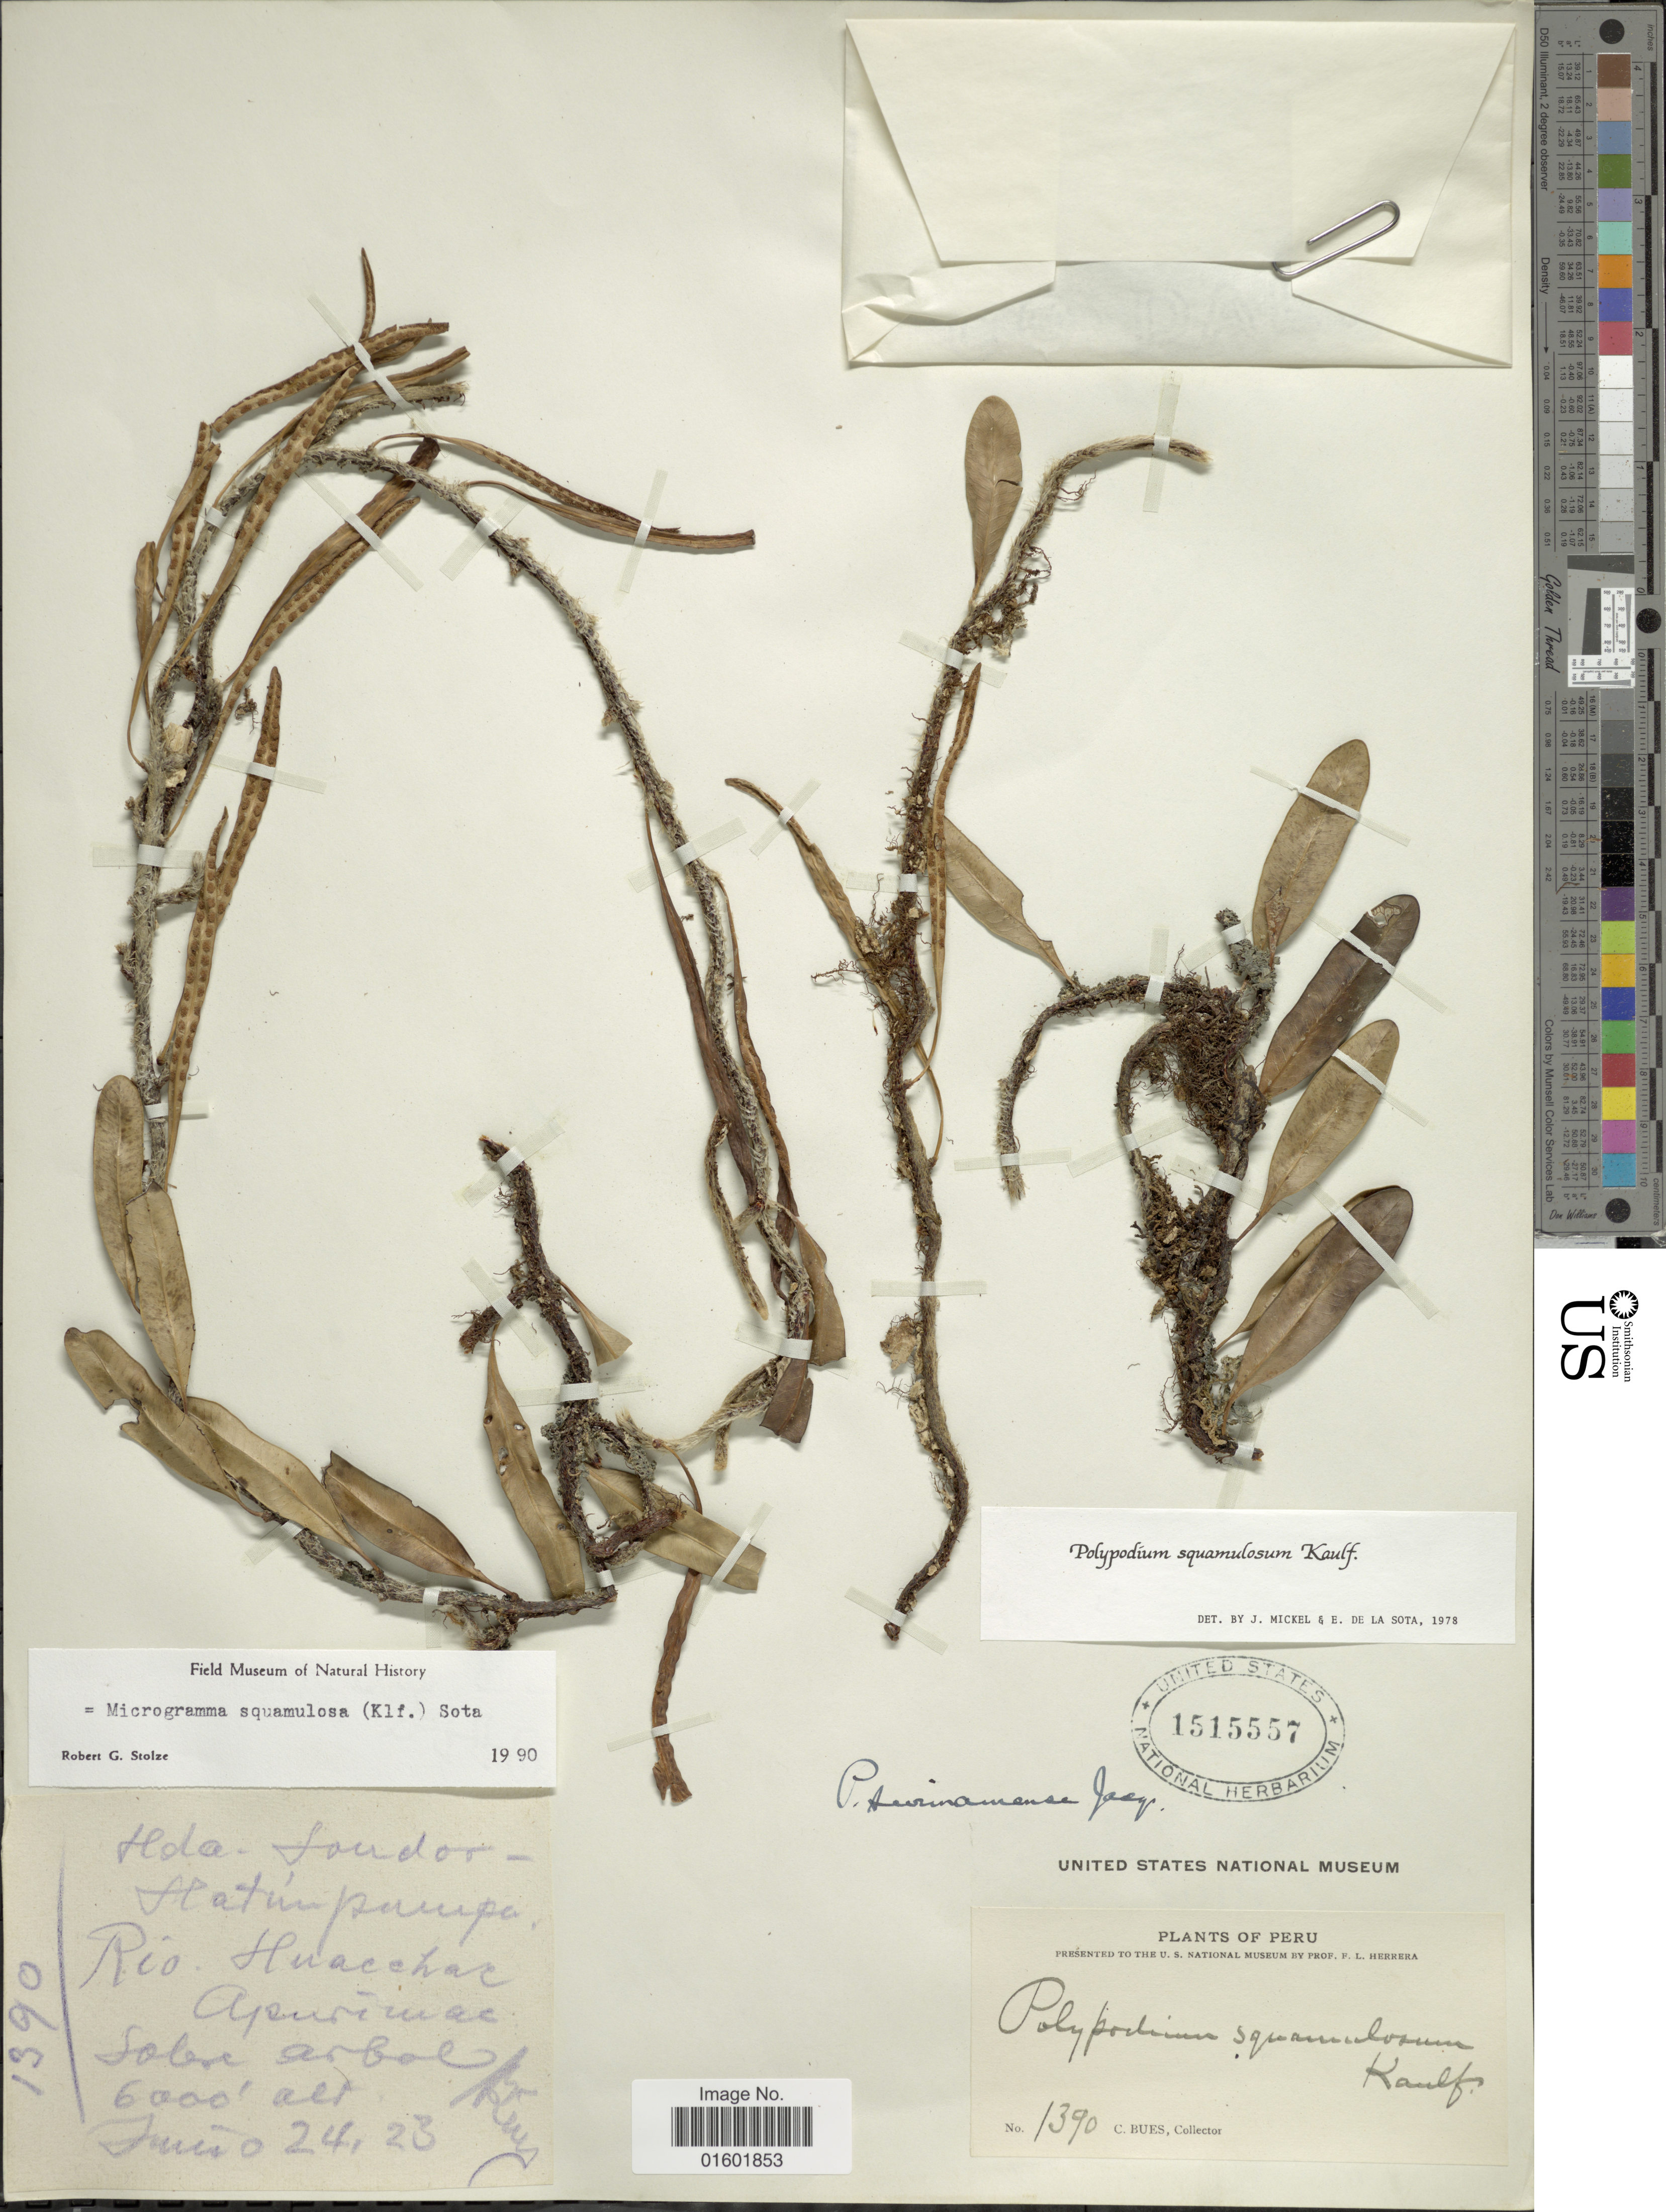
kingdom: Plantae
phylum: Tracheophyta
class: Polypodiopsida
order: Polypodiales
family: Polypodiaceae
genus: Microgramma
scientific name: Microgramma squamulosa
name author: (Kaulf.) Sota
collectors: C. Bues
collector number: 1390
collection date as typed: Transcribed d/m/y: 24/6/23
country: Peru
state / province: Apurímac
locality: Hda - Soudor Hatinpampa, Rio Huachar Apuruviar, sobre arbol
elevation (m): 1829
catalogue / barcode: US 1515557